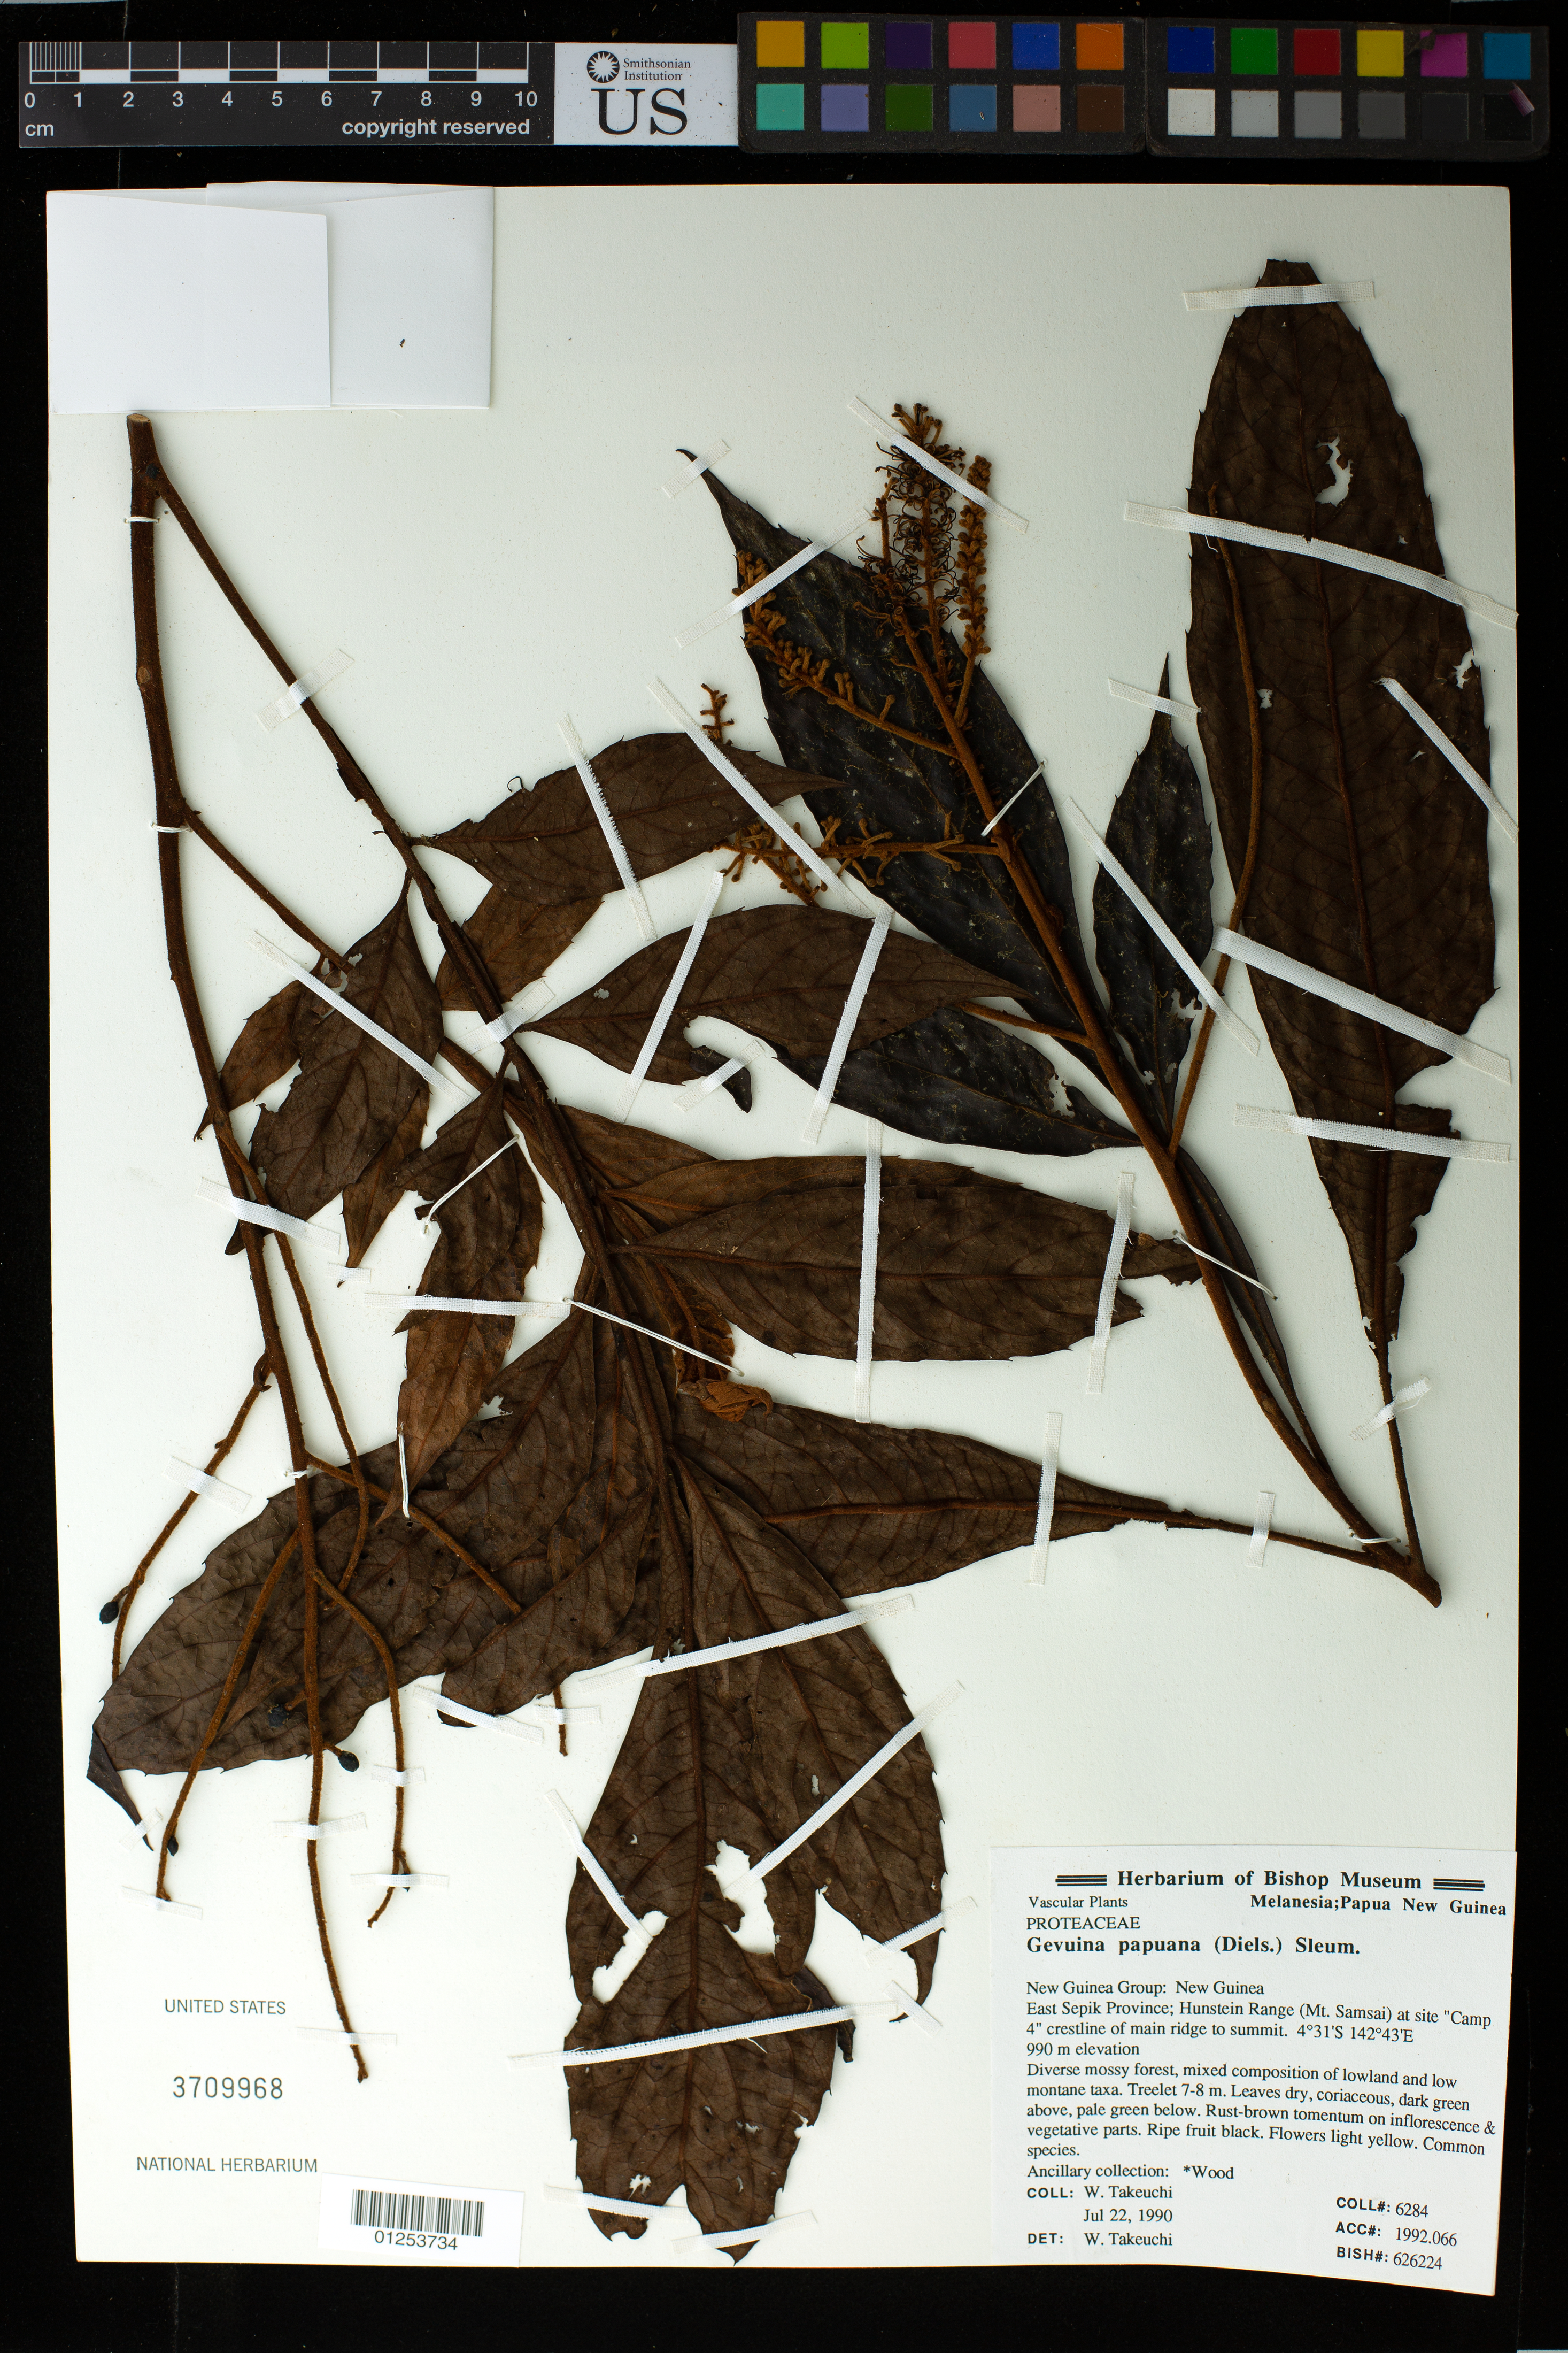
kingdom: Plantae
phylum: Tracheophyta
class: Magnoliopsida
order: Proteales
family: Proteaceae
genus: Bleasdalea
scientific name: Bleasdalea papuana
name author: (Diels) Domin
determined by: Strong, Mark T., (BOT), Smithsonian Institution - National Museum of Natural History (UNITED STATES)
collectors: W. N. Takeuchi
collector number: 6284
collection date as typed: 22 Jul 1990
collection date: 1990-07-22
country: Papua New Guinea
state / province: East Sepik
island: New Guinea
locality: Hunstein Range (Mt. Samsai) at the site 'Camp 4,' crestline of main ridge to summit.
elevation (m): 990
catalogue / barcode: US 3709968